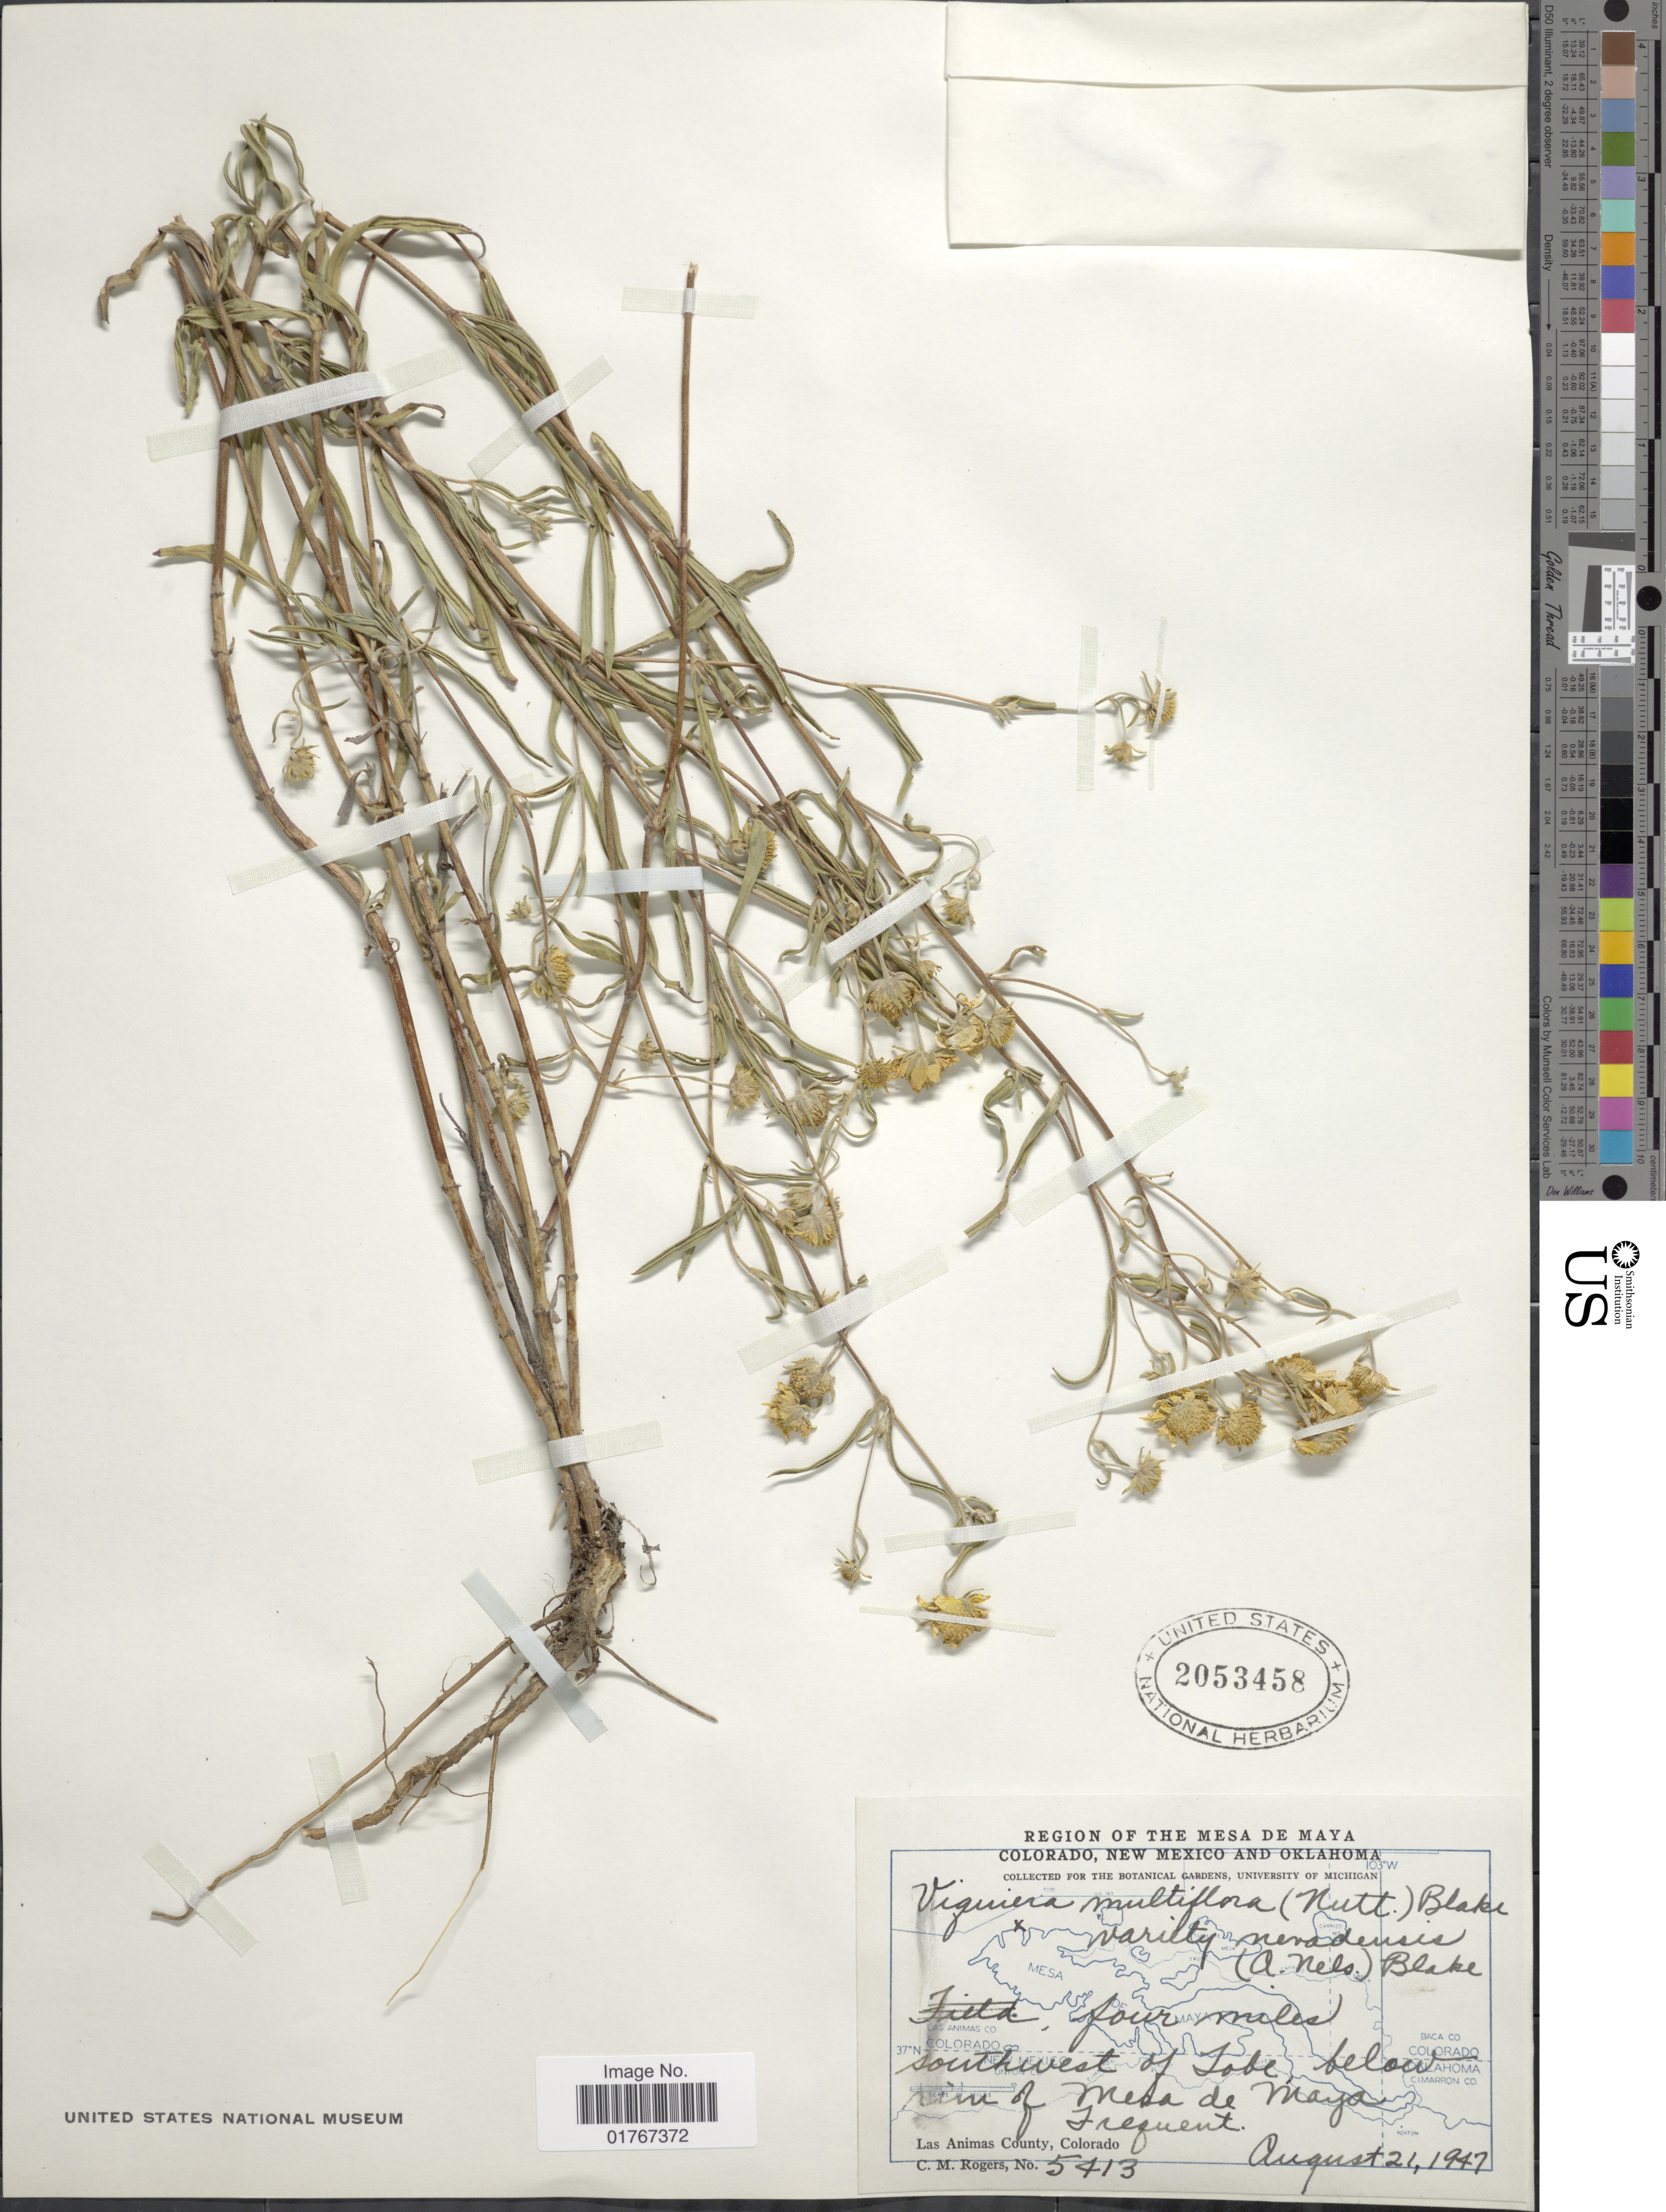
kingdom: Plantae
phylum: Tracheophyta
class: Magnoliopsida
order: Asterales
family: Asteraceae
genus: Heliomeris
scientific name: Heliomeris multiflora var. nevadensis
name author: (A. Nelson) Blake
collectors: C. M. Rogers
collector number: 5413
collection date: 1947-08-21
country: United States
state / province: Colorado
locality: Region of the Mesa de Maya Colorado, New Mexico and Oklahoma, four miles southwest of Jobe below rain of Mesa de Maya, Las Animas County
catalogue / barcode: US 2053458